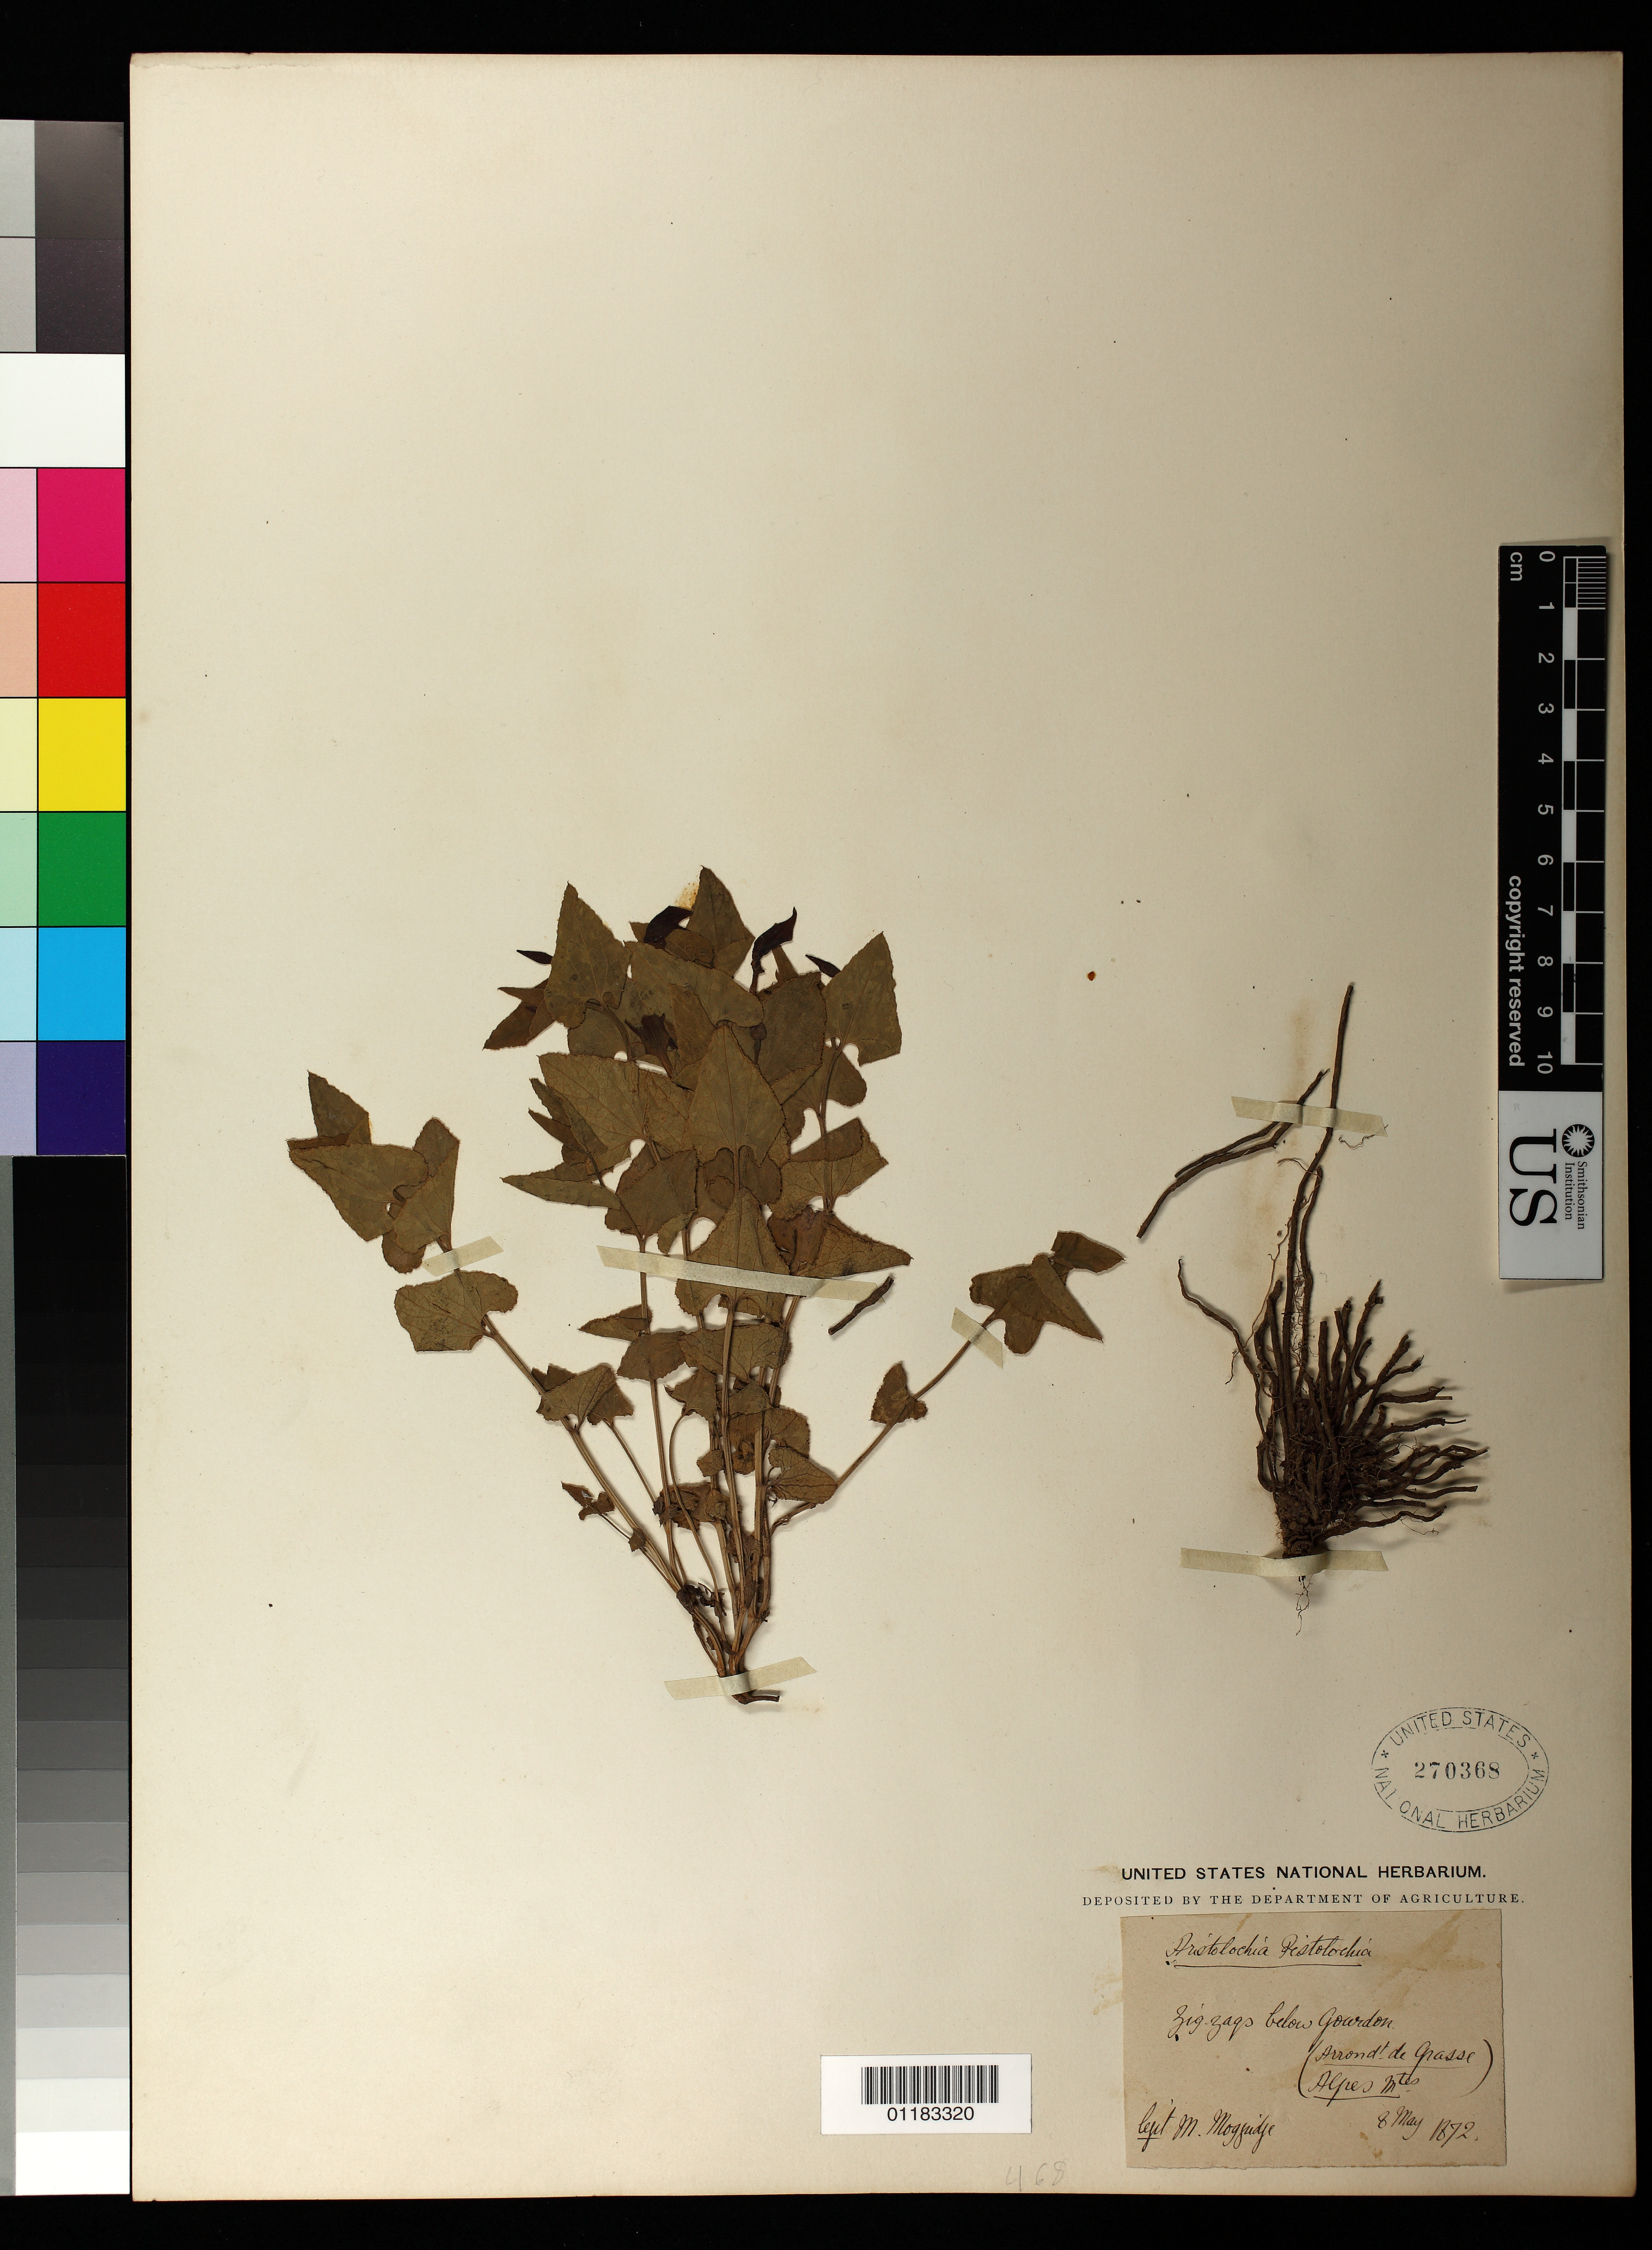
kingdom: Plantae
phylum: Tracheophyta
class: Magnoliopsida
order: Piperales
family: Aristolochiaceae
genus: Aristolochia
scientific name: Aristolochia pistolochia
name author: L.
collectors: M. Moggridge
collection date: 1872-05-08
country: France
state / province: Provence-Alpes-Côte d'Azur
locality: Zig Zags below Gourdan Arrondissement de Grasse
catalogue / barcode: US 270368